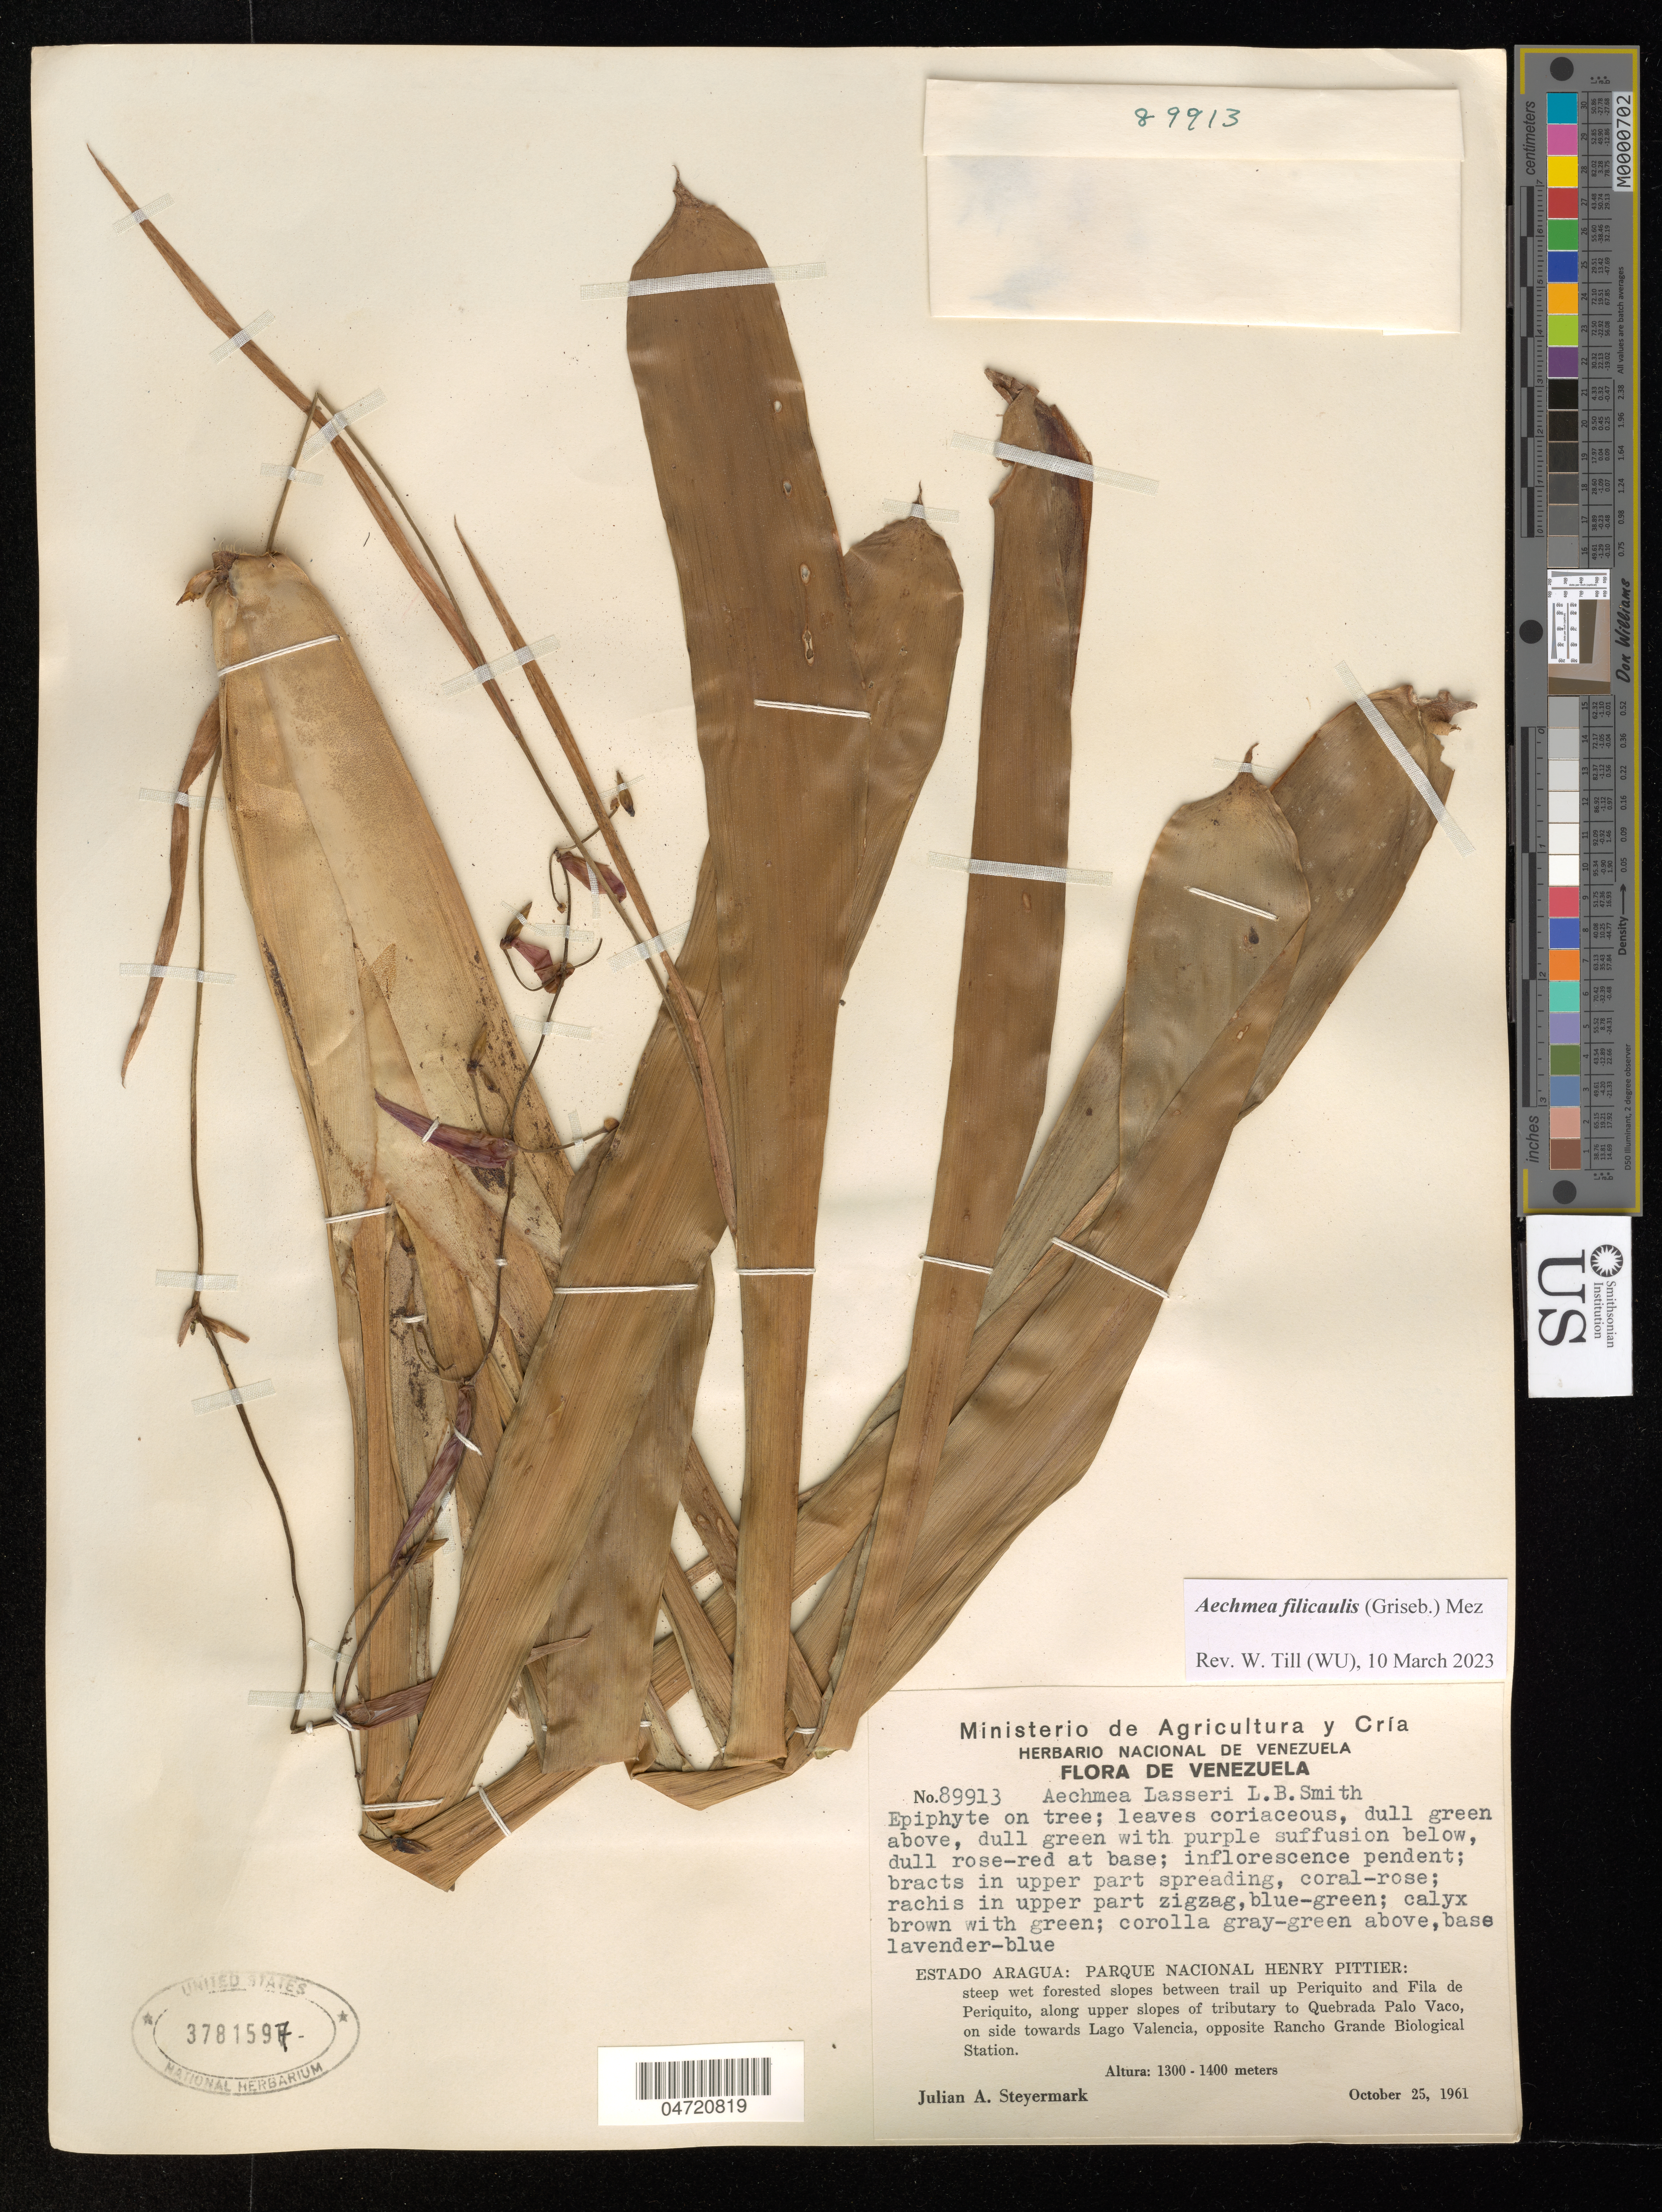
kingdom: Plantae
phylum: Tracheophyta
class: Liliopsida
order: Poales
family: Bromeliaceae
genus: Aechmea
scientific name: Aechmea filicaulis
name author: (Griseb.) Mez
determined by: Till, W.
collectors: J. Steyermark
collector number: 89913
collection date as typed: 25 Oct 1961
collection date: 1961-10-25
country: Venezuela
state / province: Aragua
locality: Parque Nacional Henry Pittier: steep wet forested slopes between trail up Periquito and Fila de Periquito, along upper slopes of tributary to Quebrada Palo Vaco, on side towards Lago Valencia, opposite Rancho Grande Biological Station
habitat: Steep wet forested slopes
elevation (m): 1300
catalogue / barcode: US 3781597